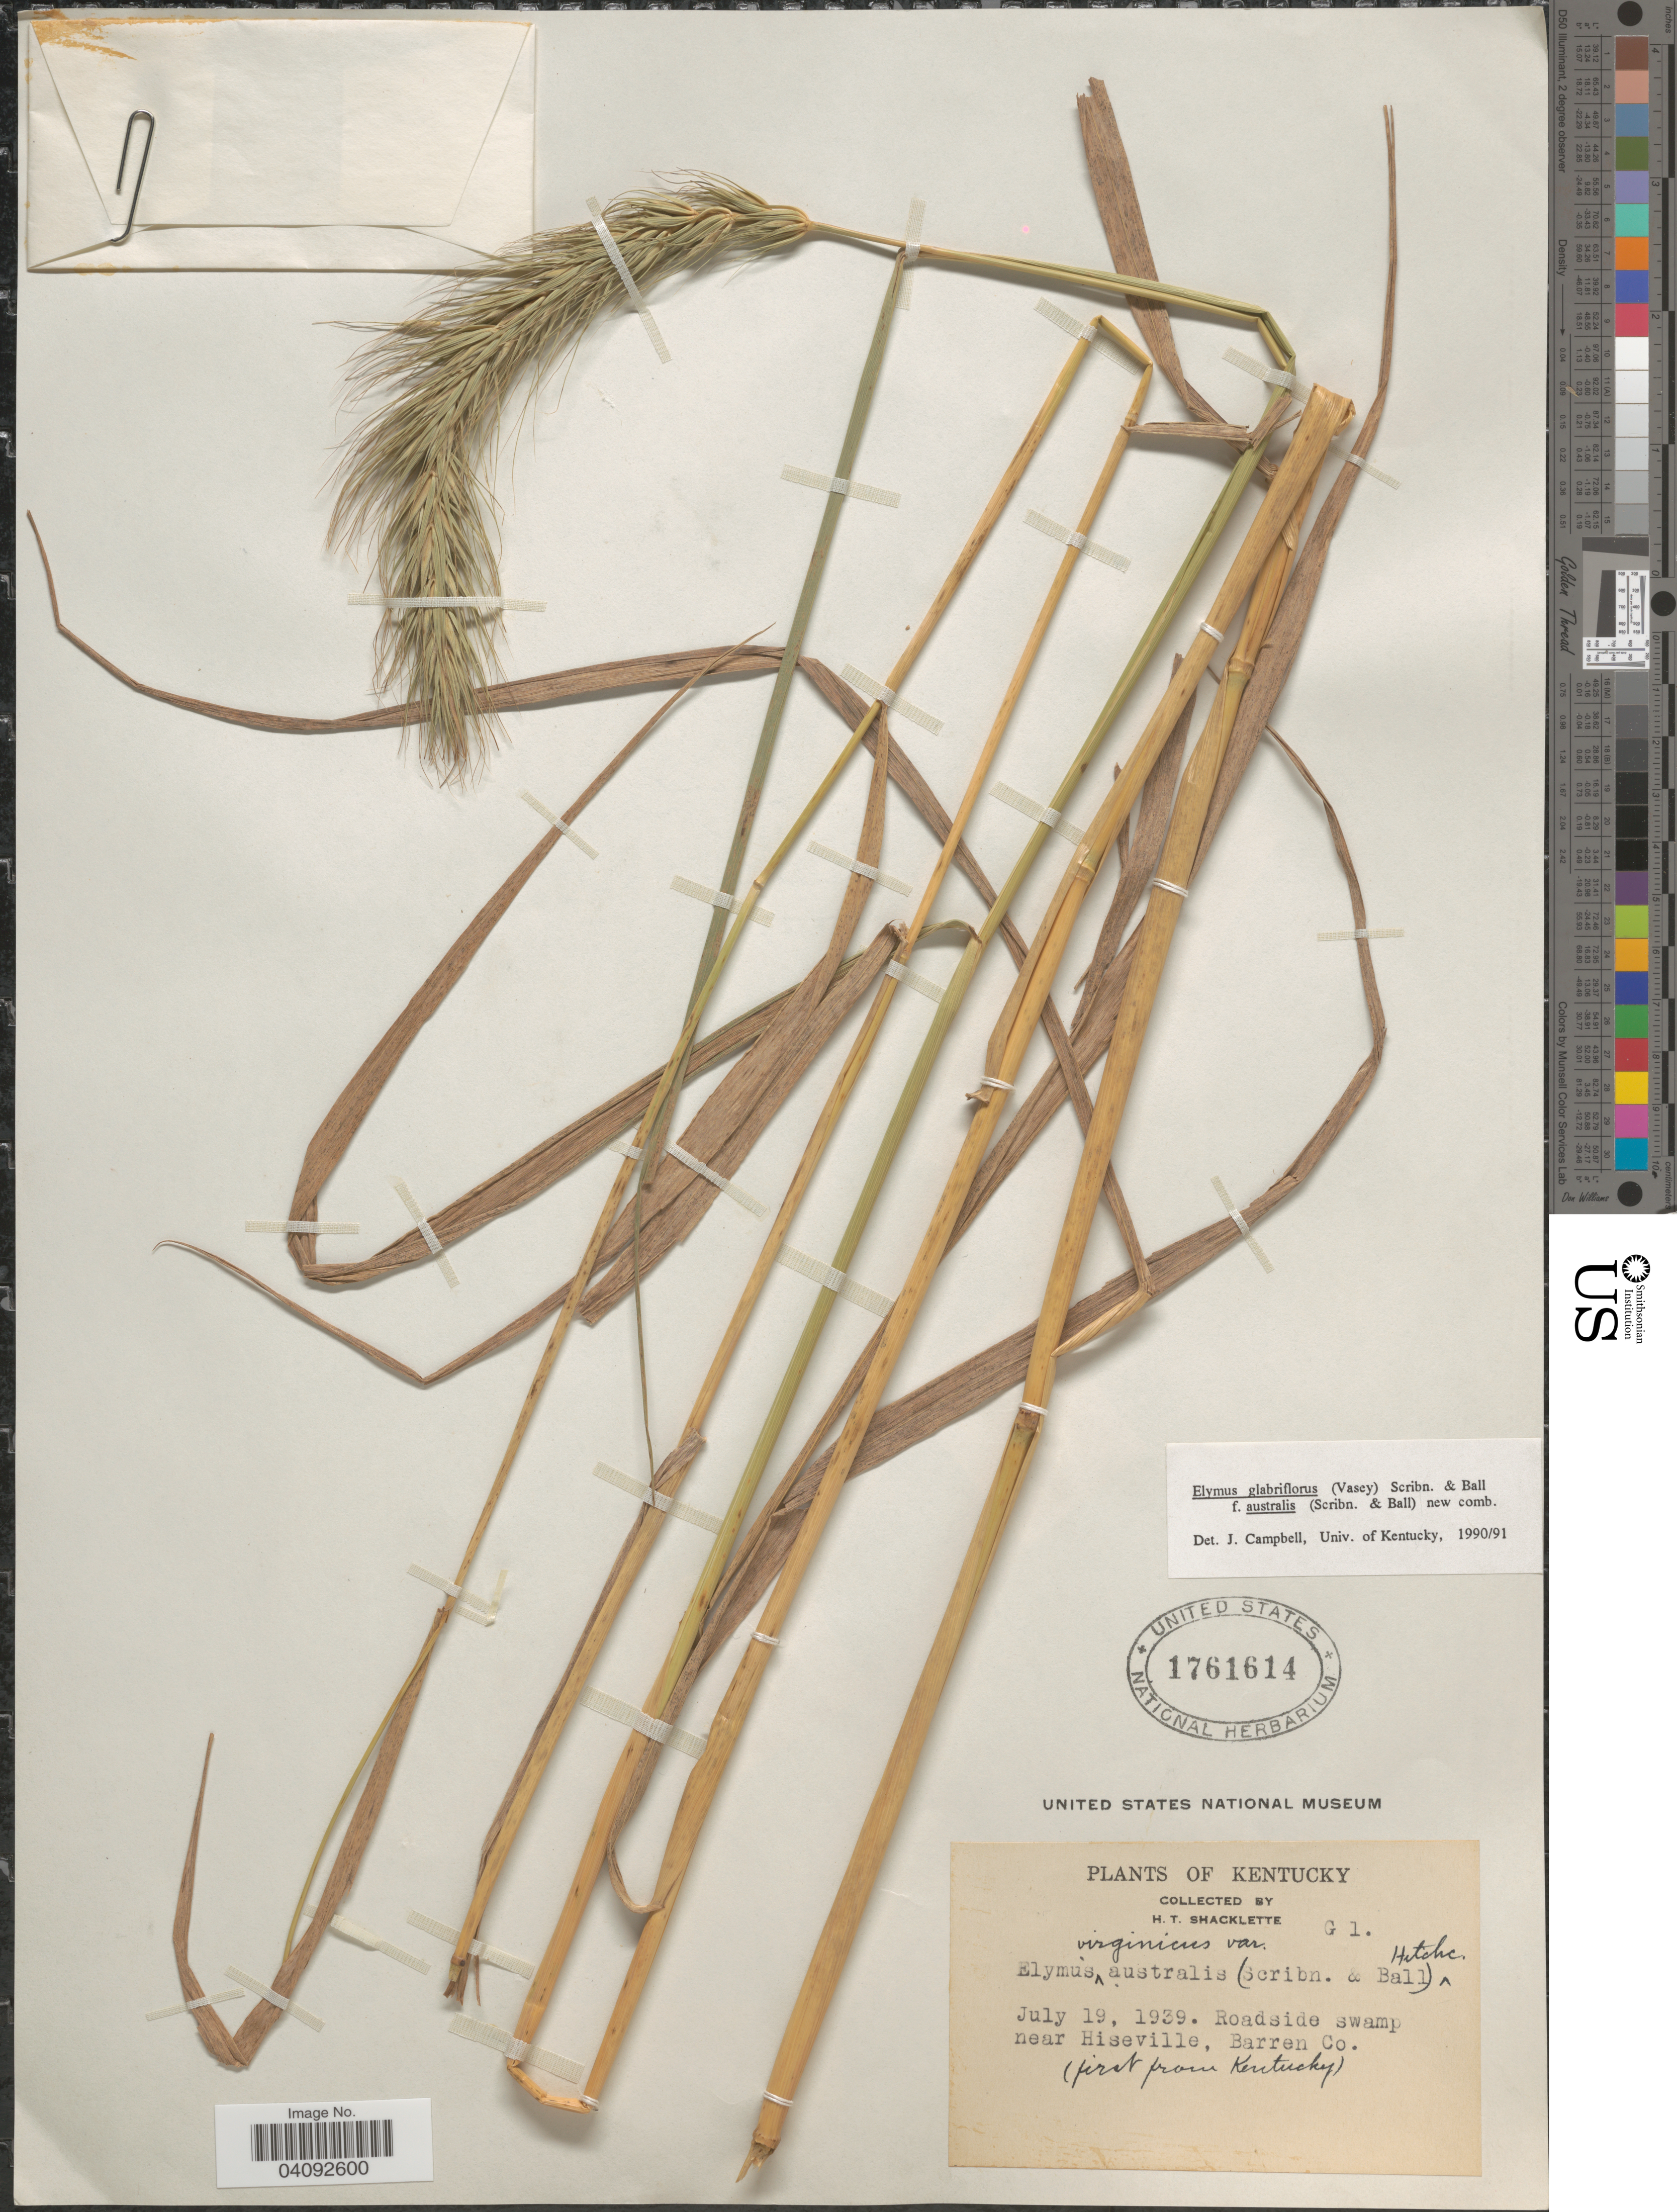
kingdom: Plantae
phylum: Tracheophyta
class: Liliopsida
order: Poales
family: Poaceae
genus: Elymus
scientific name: Elymus glabriflorus var. australis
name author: (Scribn. & C.R. Ball) J.J.N. Campb.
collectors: H. Shacklette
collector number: G1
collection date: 1939-07-19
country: United States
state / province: Kentucky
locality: Roadside swamp near Hiseville, Barren Co.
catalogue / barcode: US 1761614